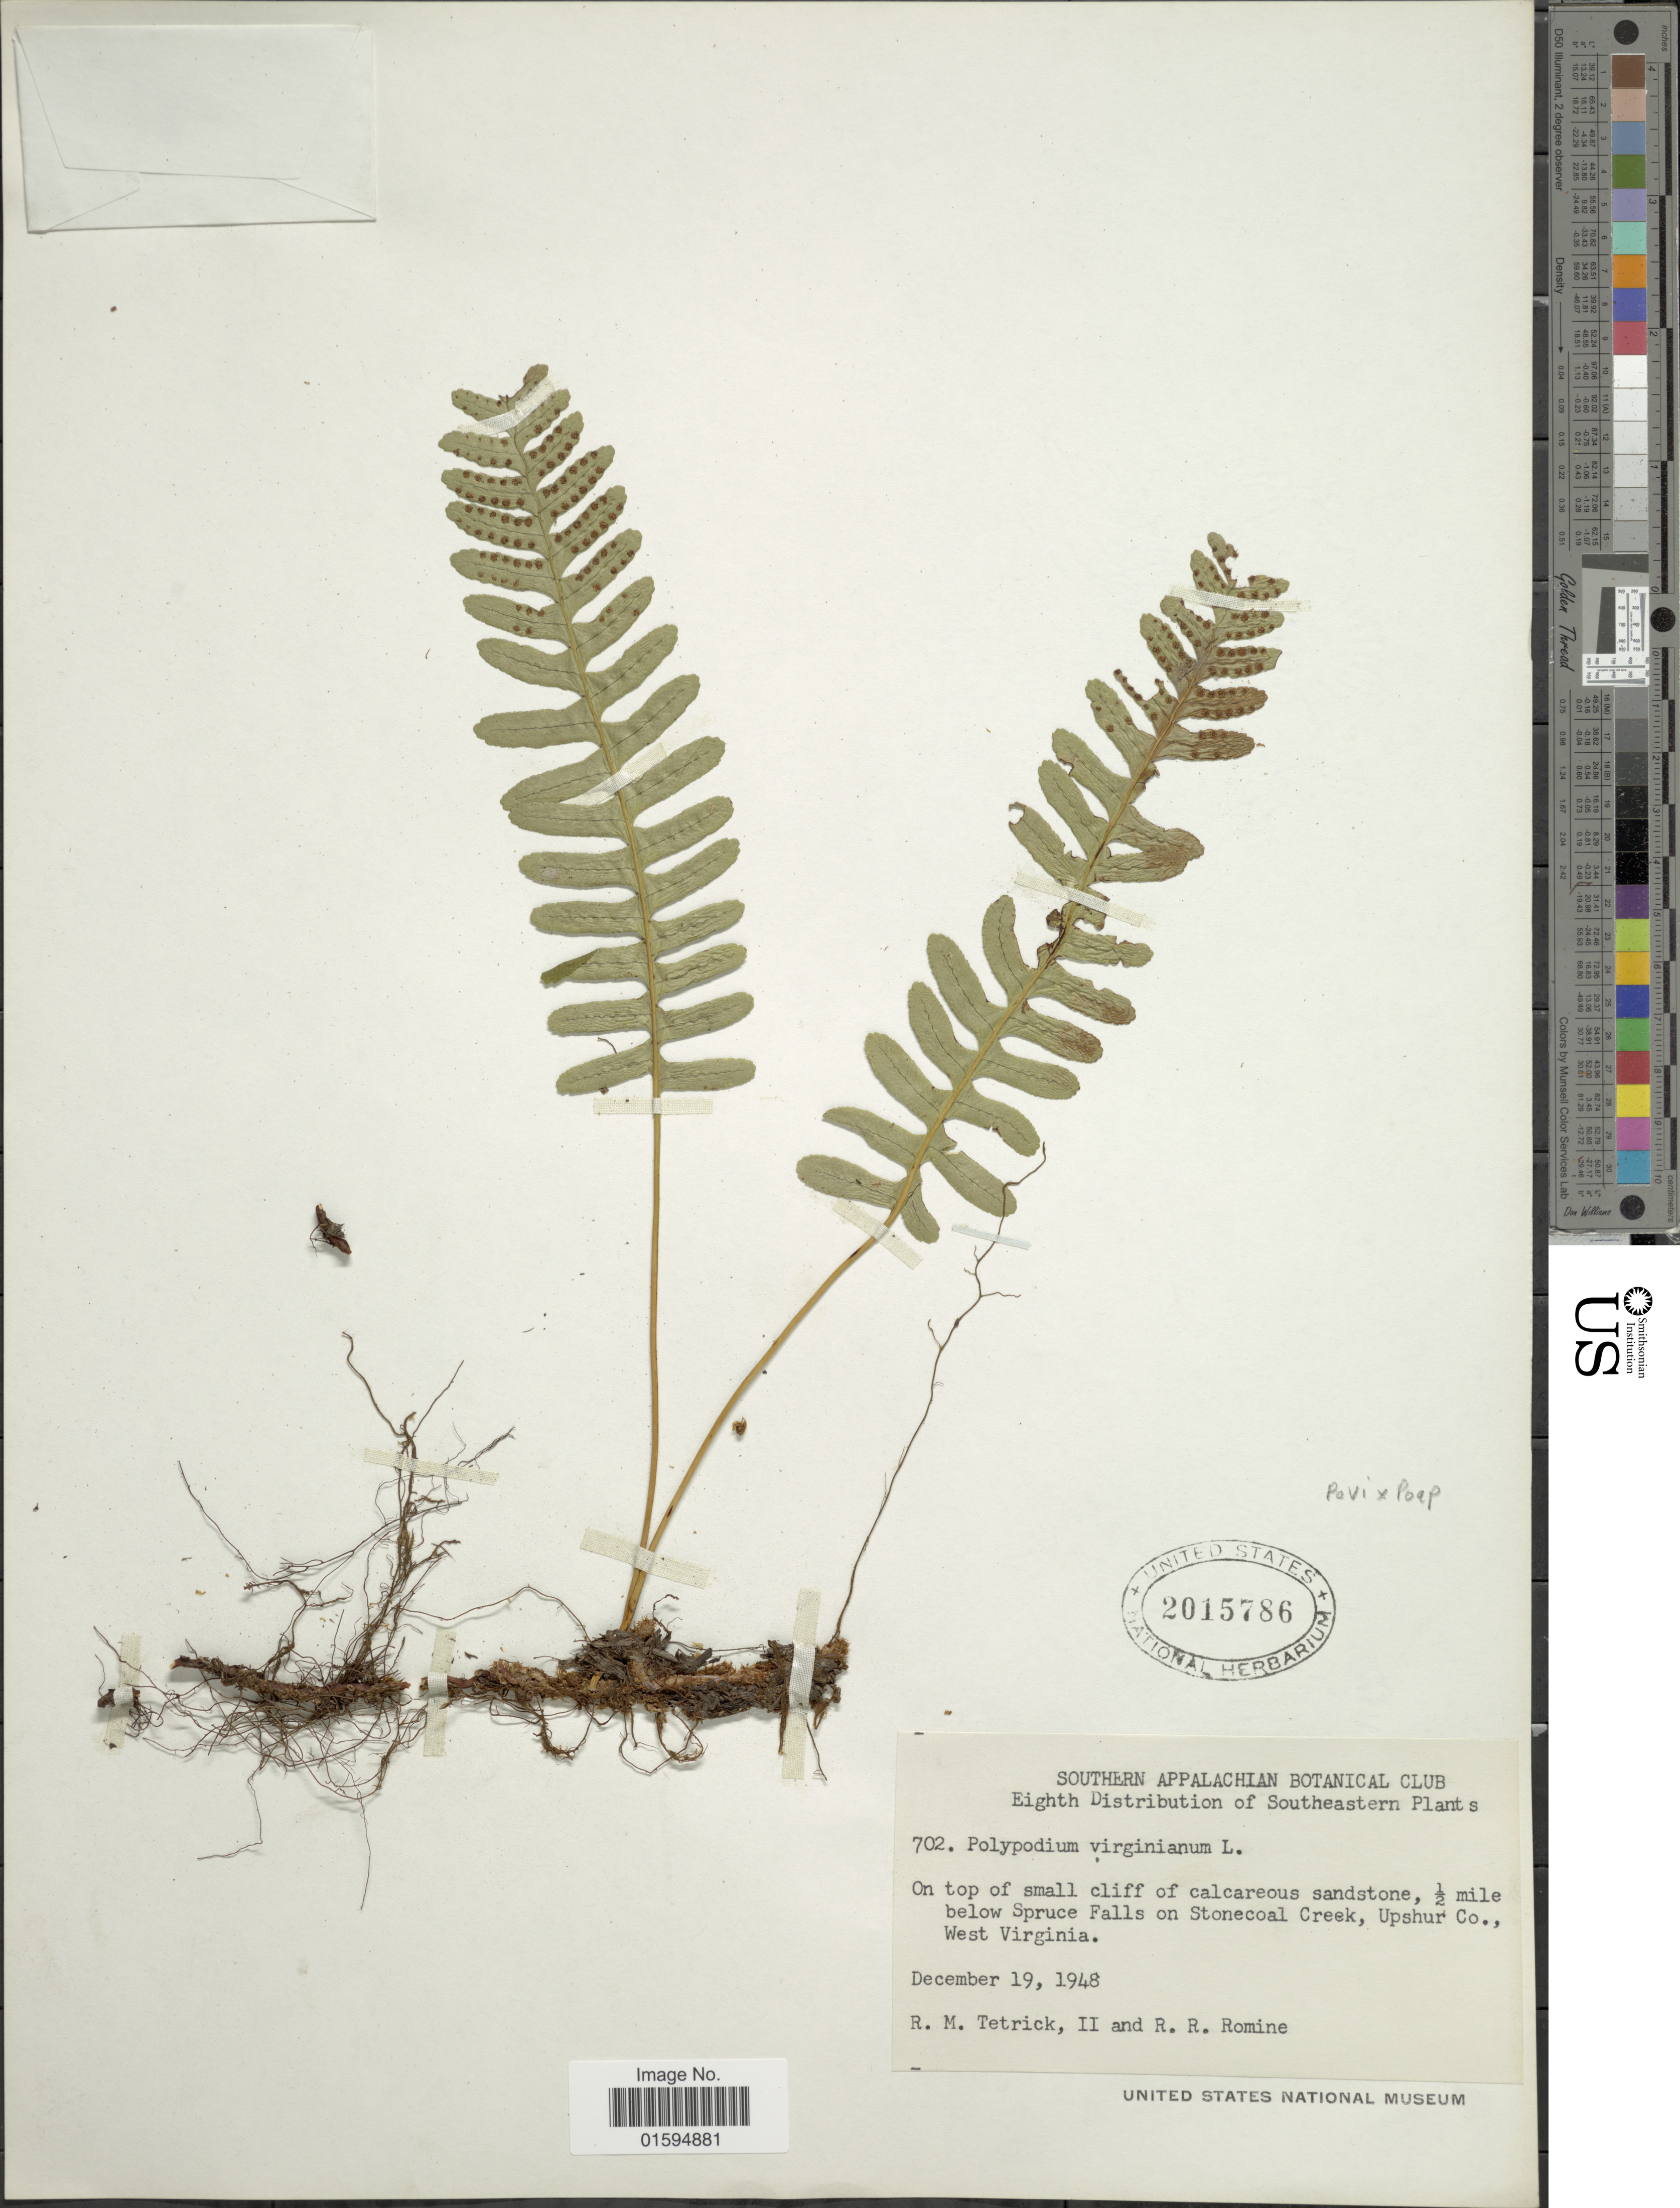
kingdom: Plantae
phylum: Tracheophyta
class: Polypodiopsida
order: Polypodiales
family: Polypodiaceae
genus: Polypodium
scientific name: Polypodium virginianum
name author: L.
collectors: R. Tetrick & R. Romine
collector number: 702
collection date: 1948-12-19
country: United States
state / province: West Virginia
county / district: Upshur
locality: On top of small cliff of Calcareous sandstone, ½ mile below Spruce Falls on Stonecoal Creek, Upshur Co.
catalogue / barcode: US 2015786